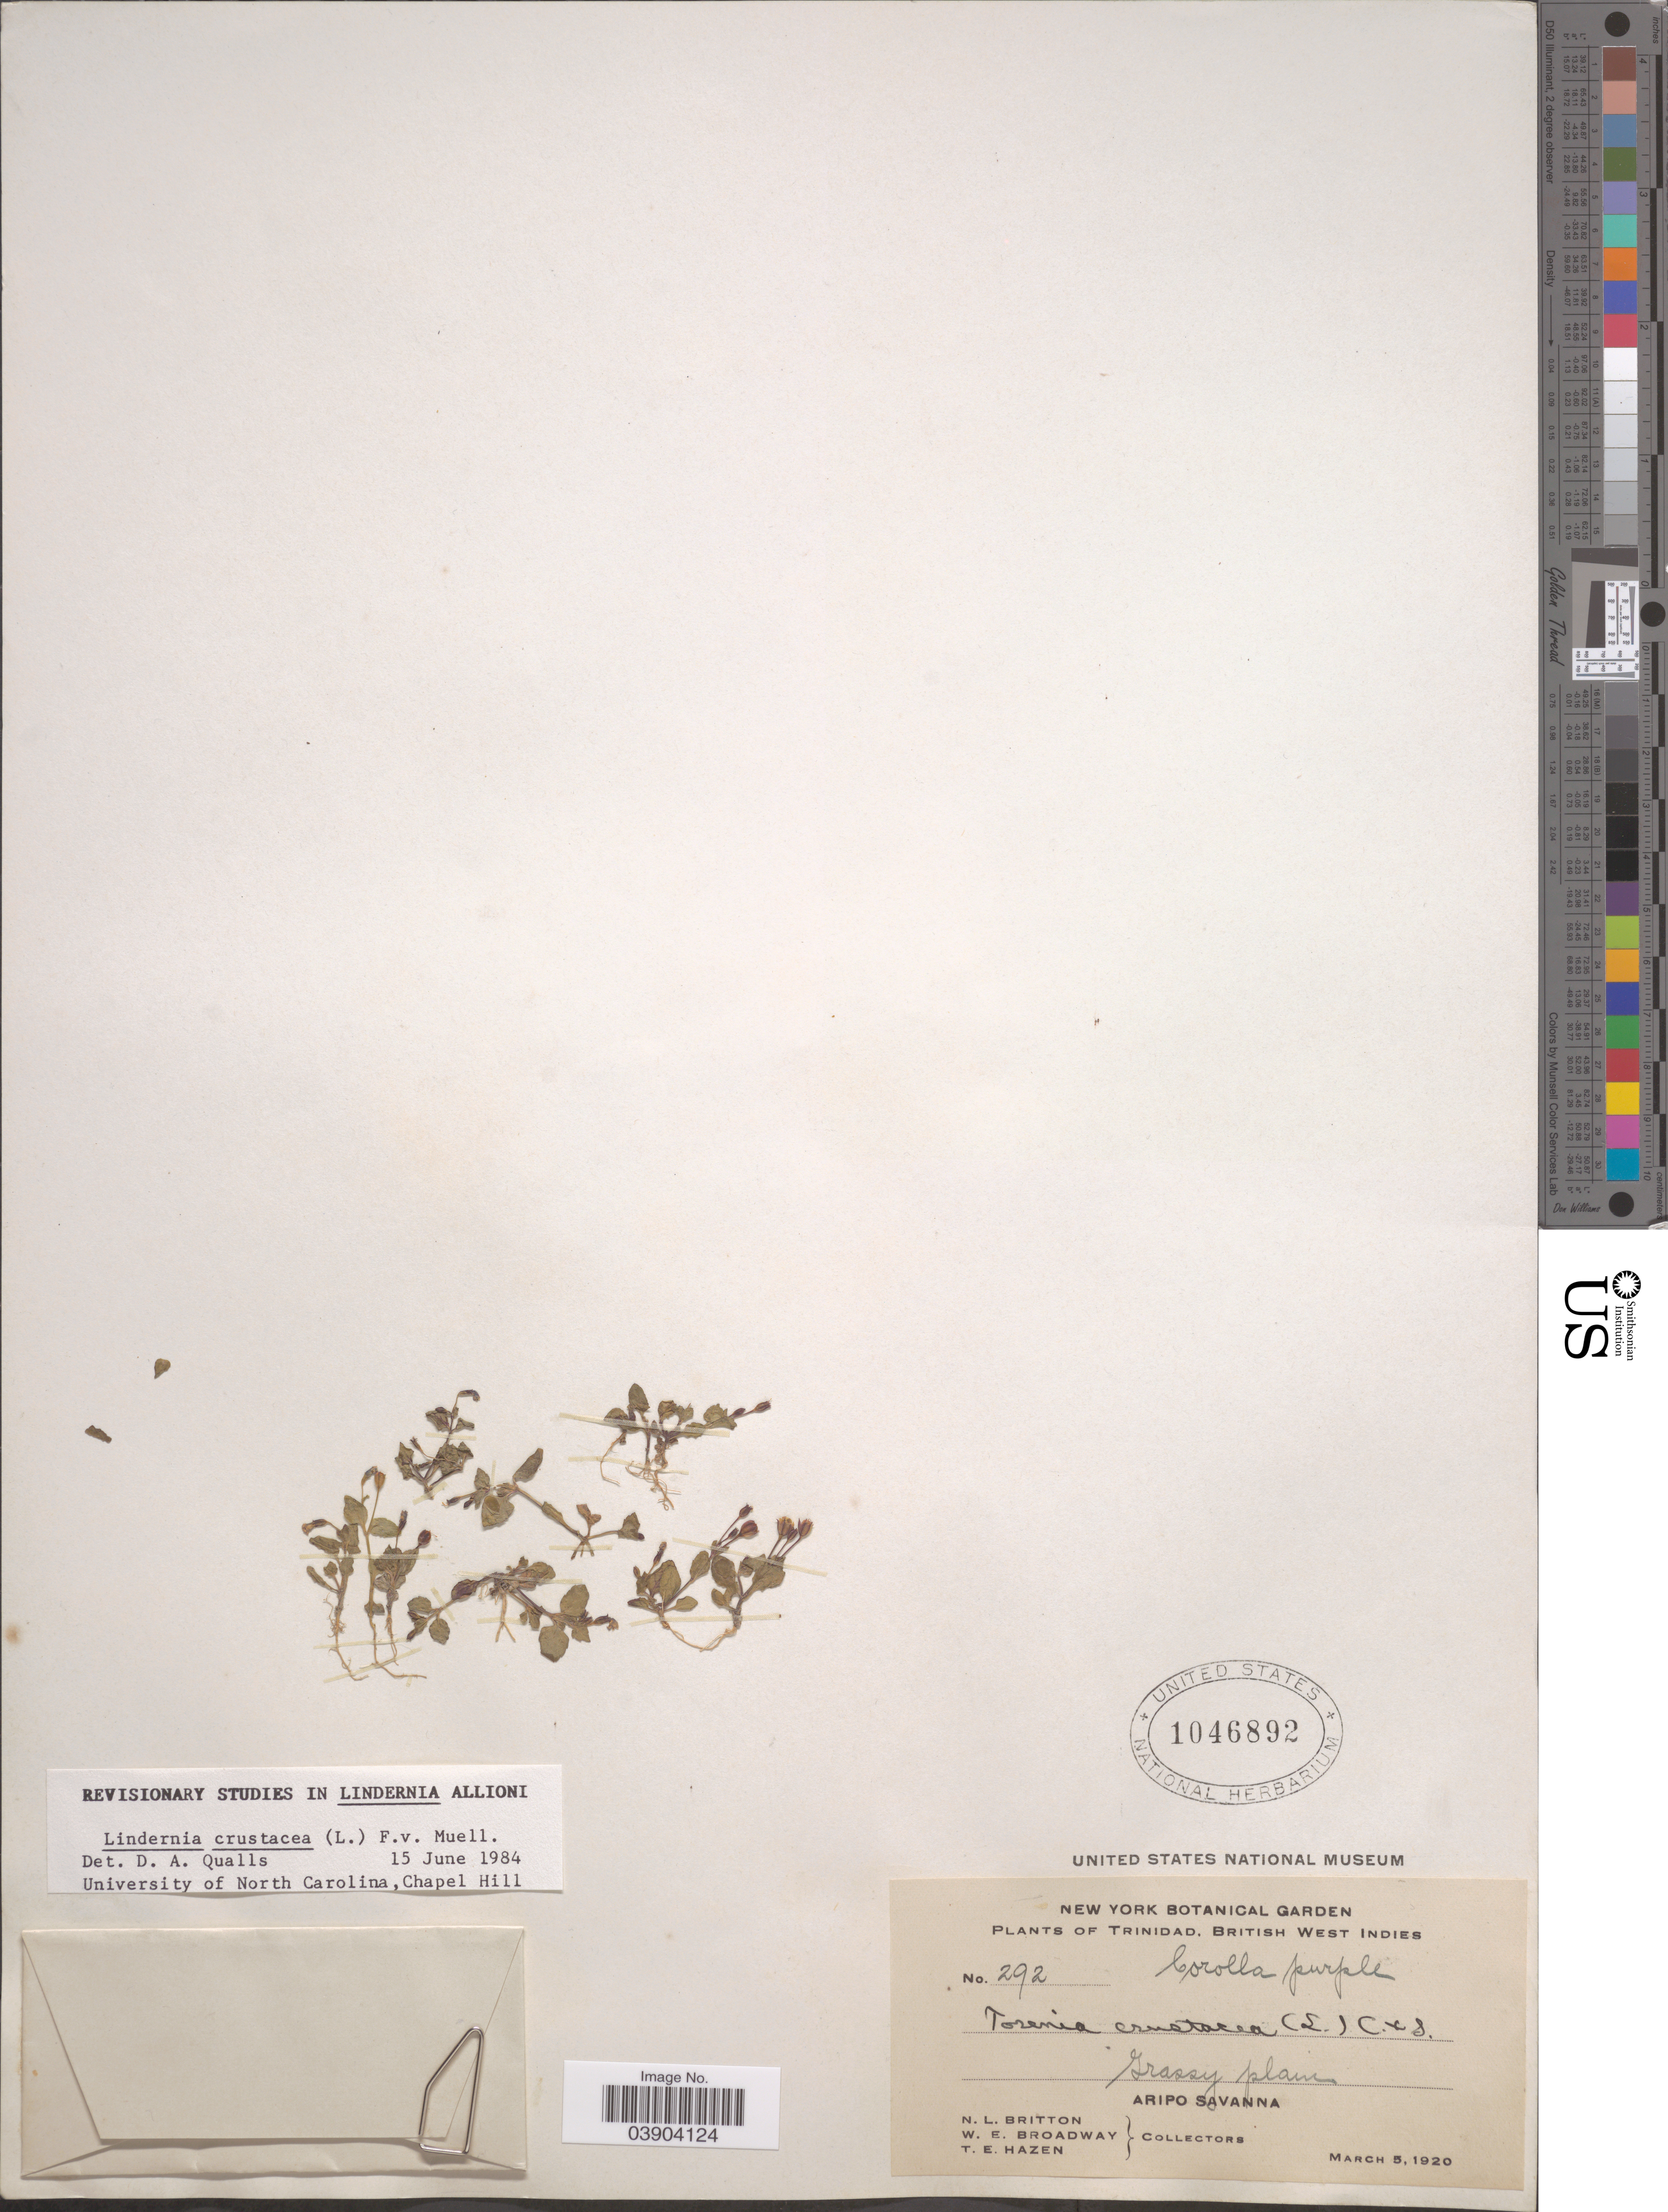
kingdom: Plantae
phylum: Tracheophyta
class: Magnoliopsida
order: Lamiales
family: Linderniaceae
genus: Lindernia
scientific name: Lindernia crustacea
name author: (L.) F. Muell.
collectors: Mrs. N. L. Britton, W. E. Broadway & T. E. Hazen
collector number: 292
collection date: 1920-03-05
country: Trinidad and Tobago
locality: Trinidad, British West Indies. Aripo Savanna.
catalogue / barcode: US 1046892